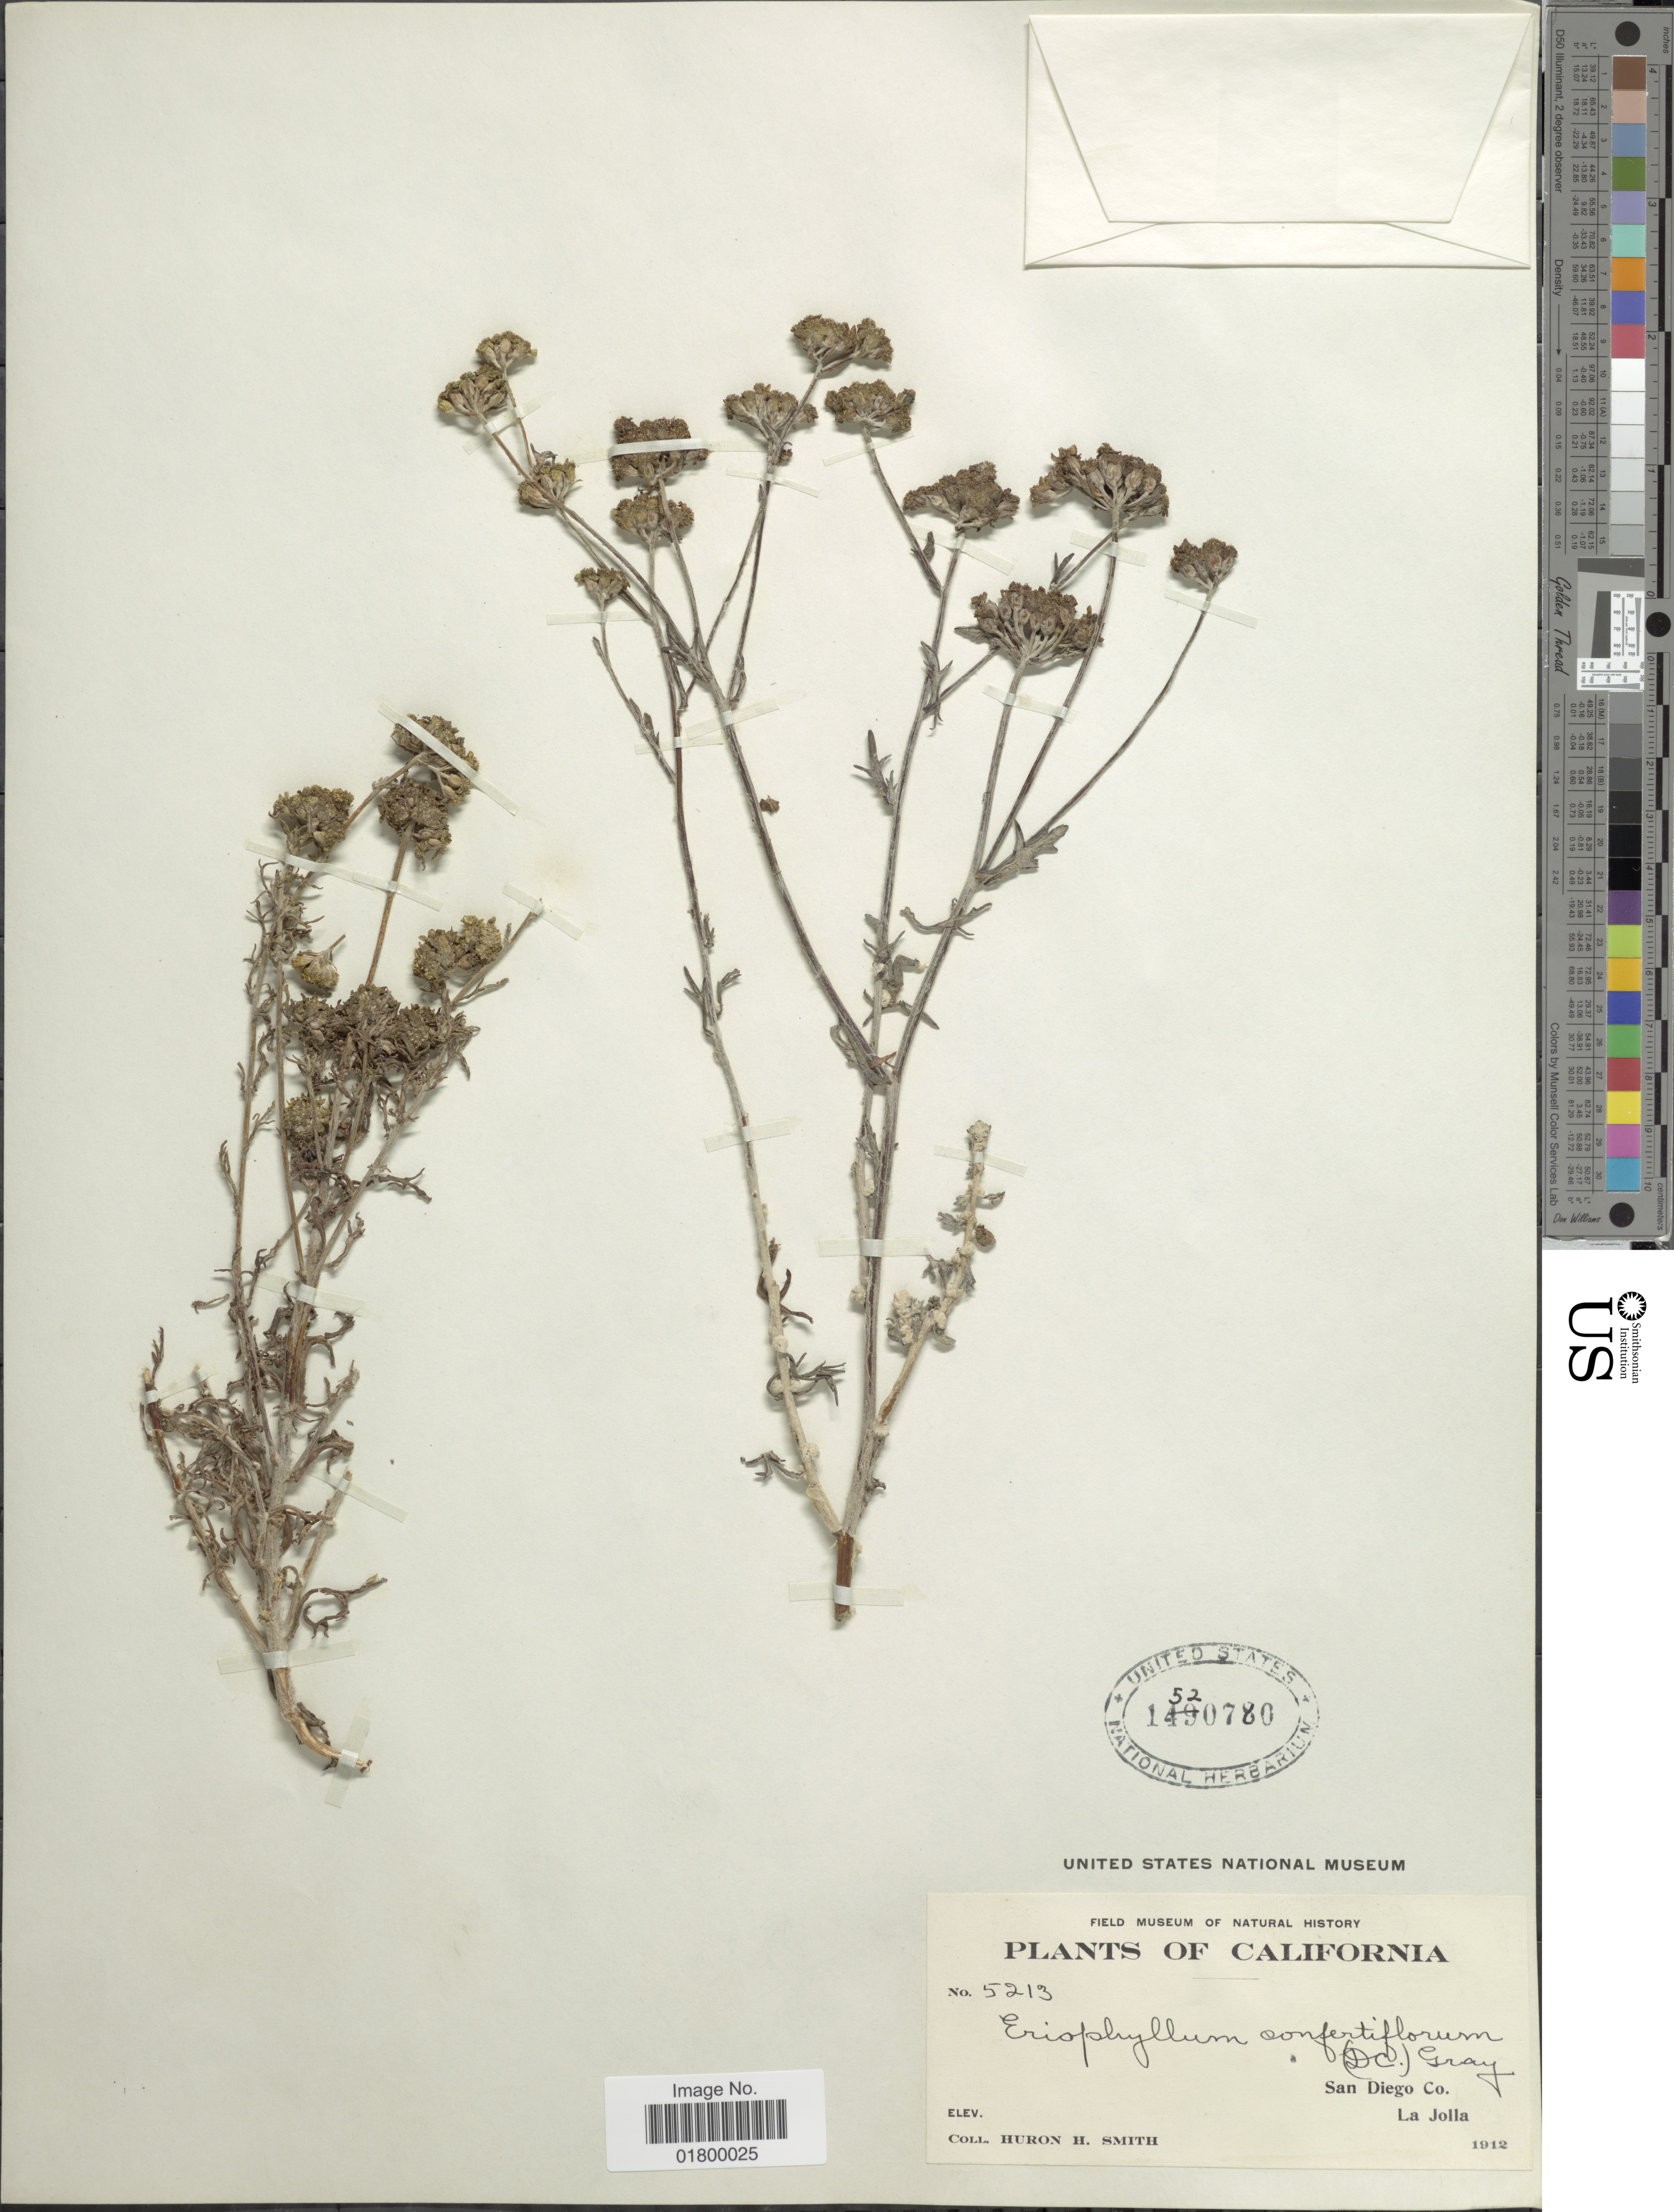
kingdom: Plantae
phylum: Tracheophyta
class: Magnoliopsida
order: Asterales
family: Asteraceae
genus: Eriophyllum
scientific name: Eriophyllum confertiflorum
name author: (DC.) A. Gray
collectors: Huron H. Smith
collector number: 5213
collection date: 1912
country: United States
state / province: California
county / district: San Diego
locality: San Diego Co., La Jolla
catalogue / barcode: US 1520780